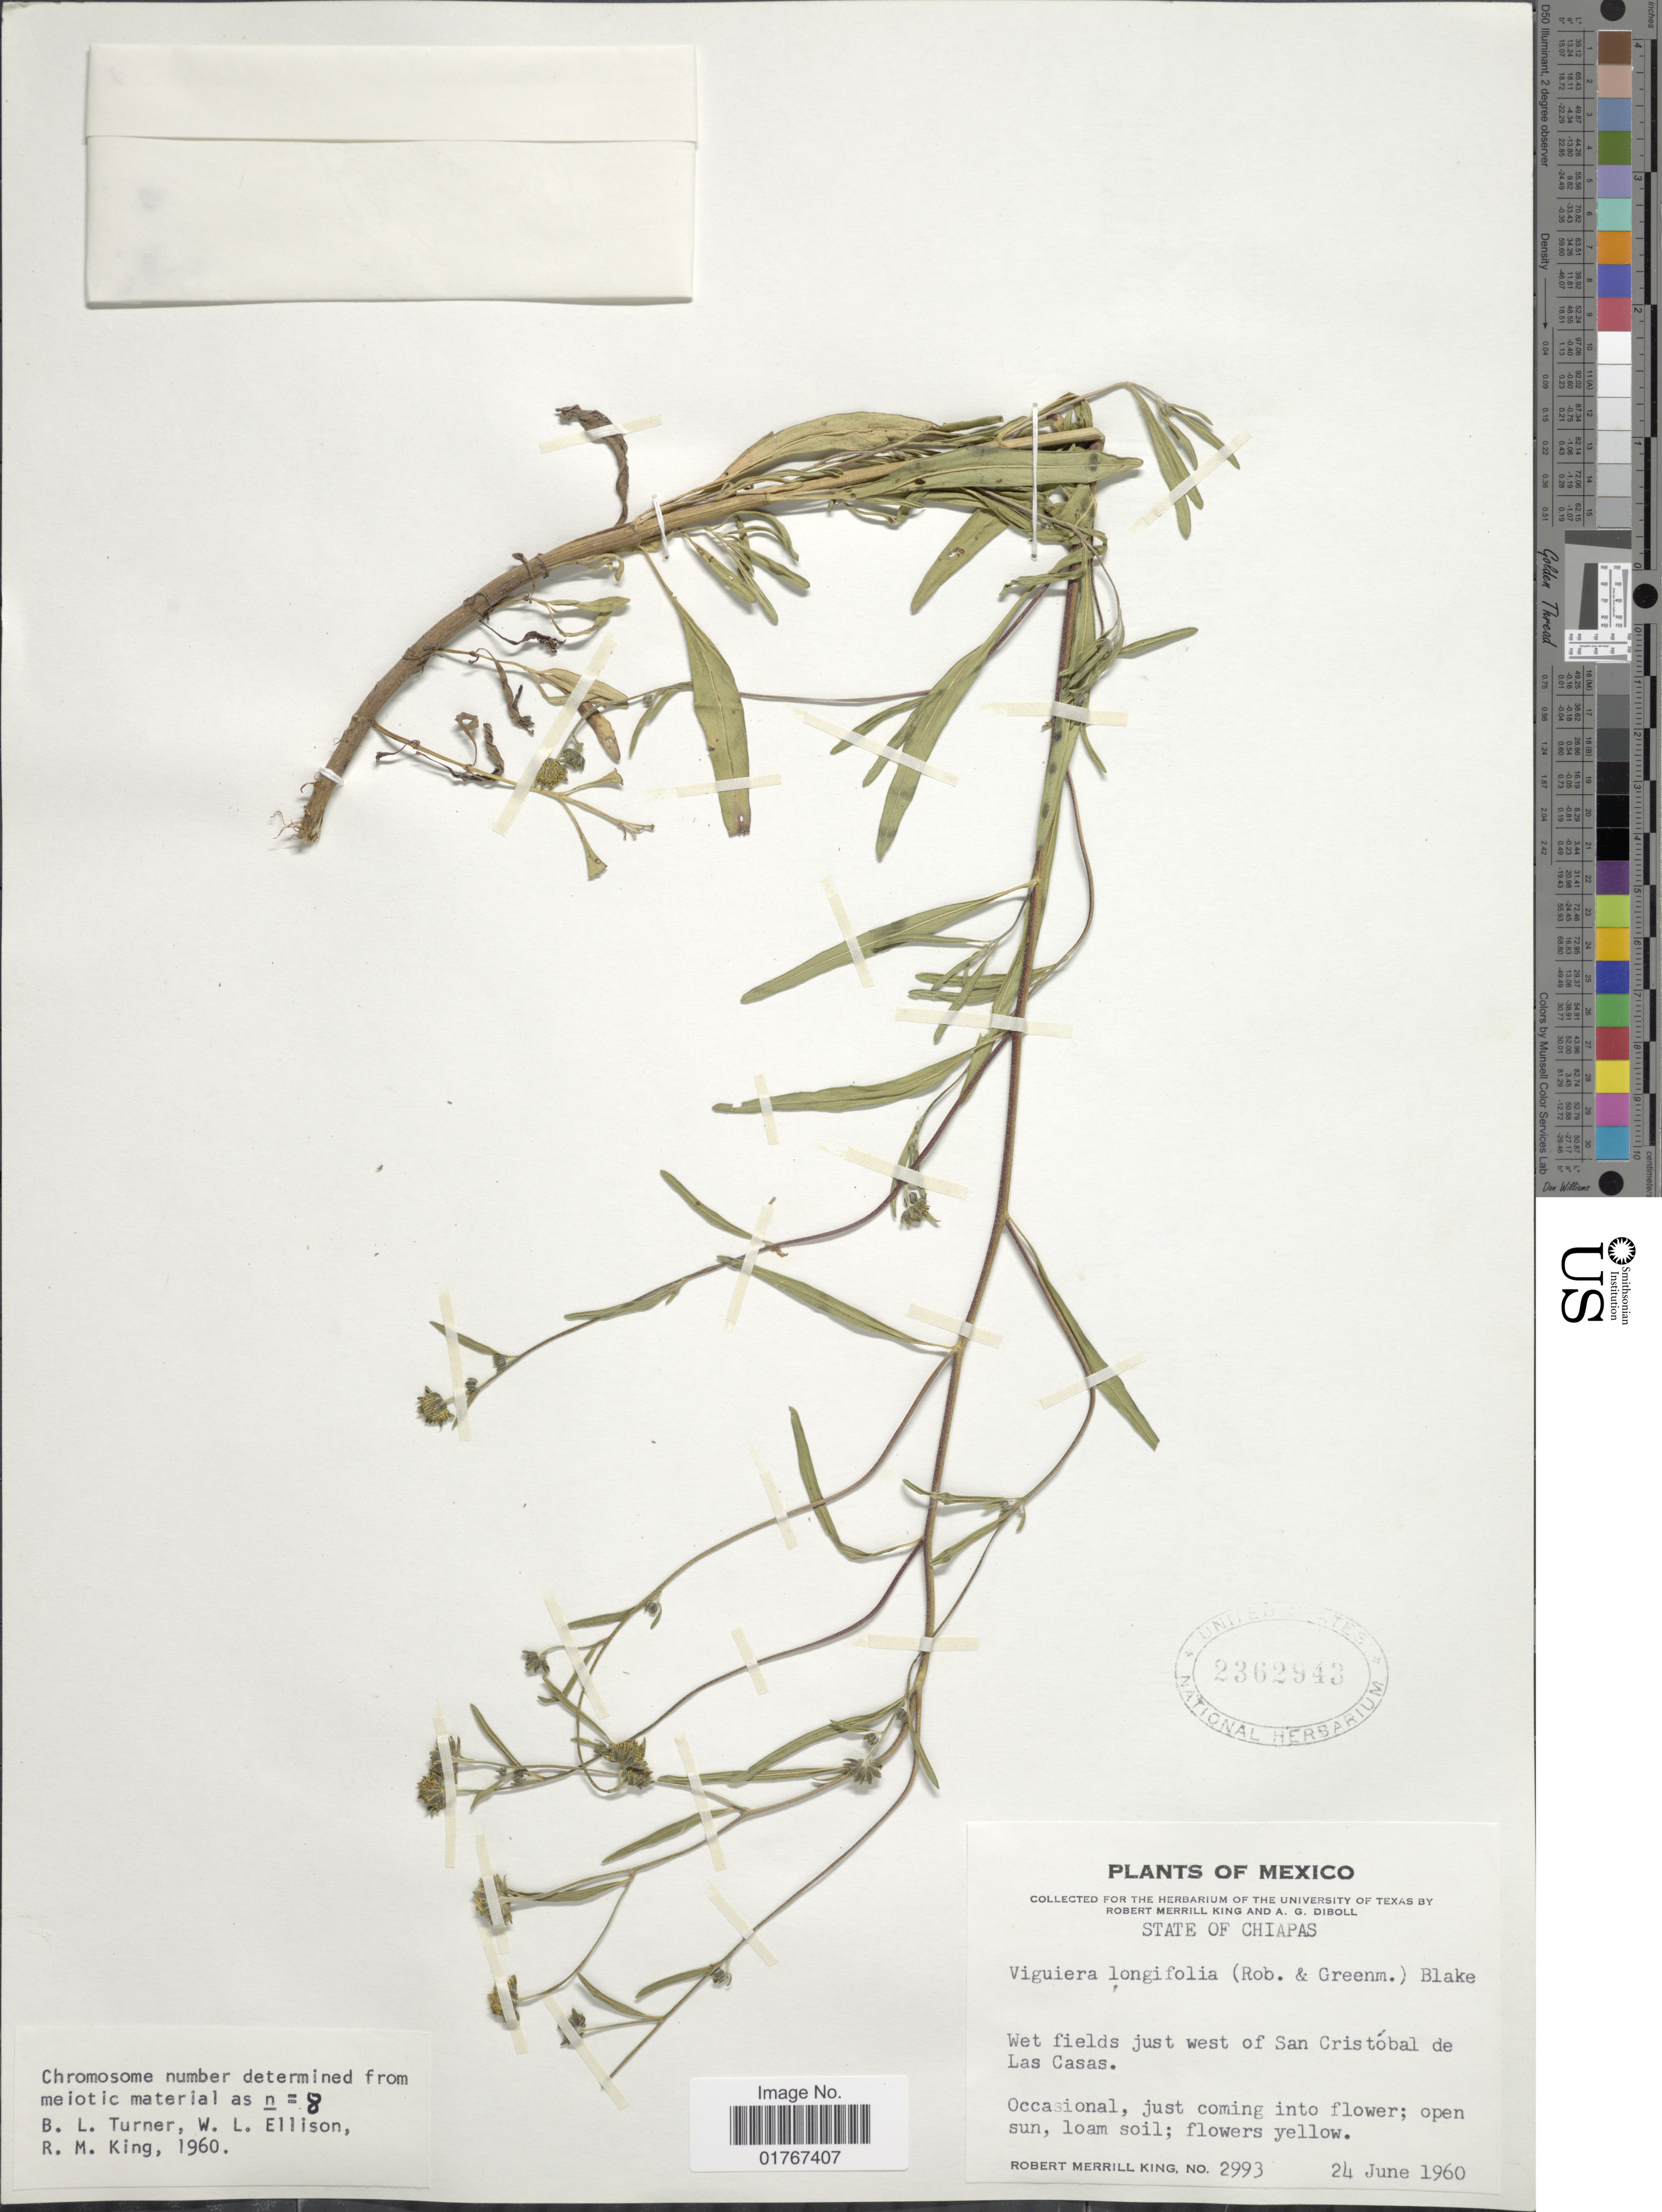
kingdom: Plantae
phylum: Tracheophyta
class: Magnoliopsida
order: Asterales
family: Asteraceae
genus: Heliomeris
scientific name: Heliomeris longifolia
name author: (B.L. Rob.) Cockerell & Greenm.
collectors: R. M. King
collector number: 2993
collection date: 1960-06-24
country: Mexico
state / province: Chiapas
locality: Wet fields just west of San Cristóbal d Las Casas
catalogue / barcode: US 2362943